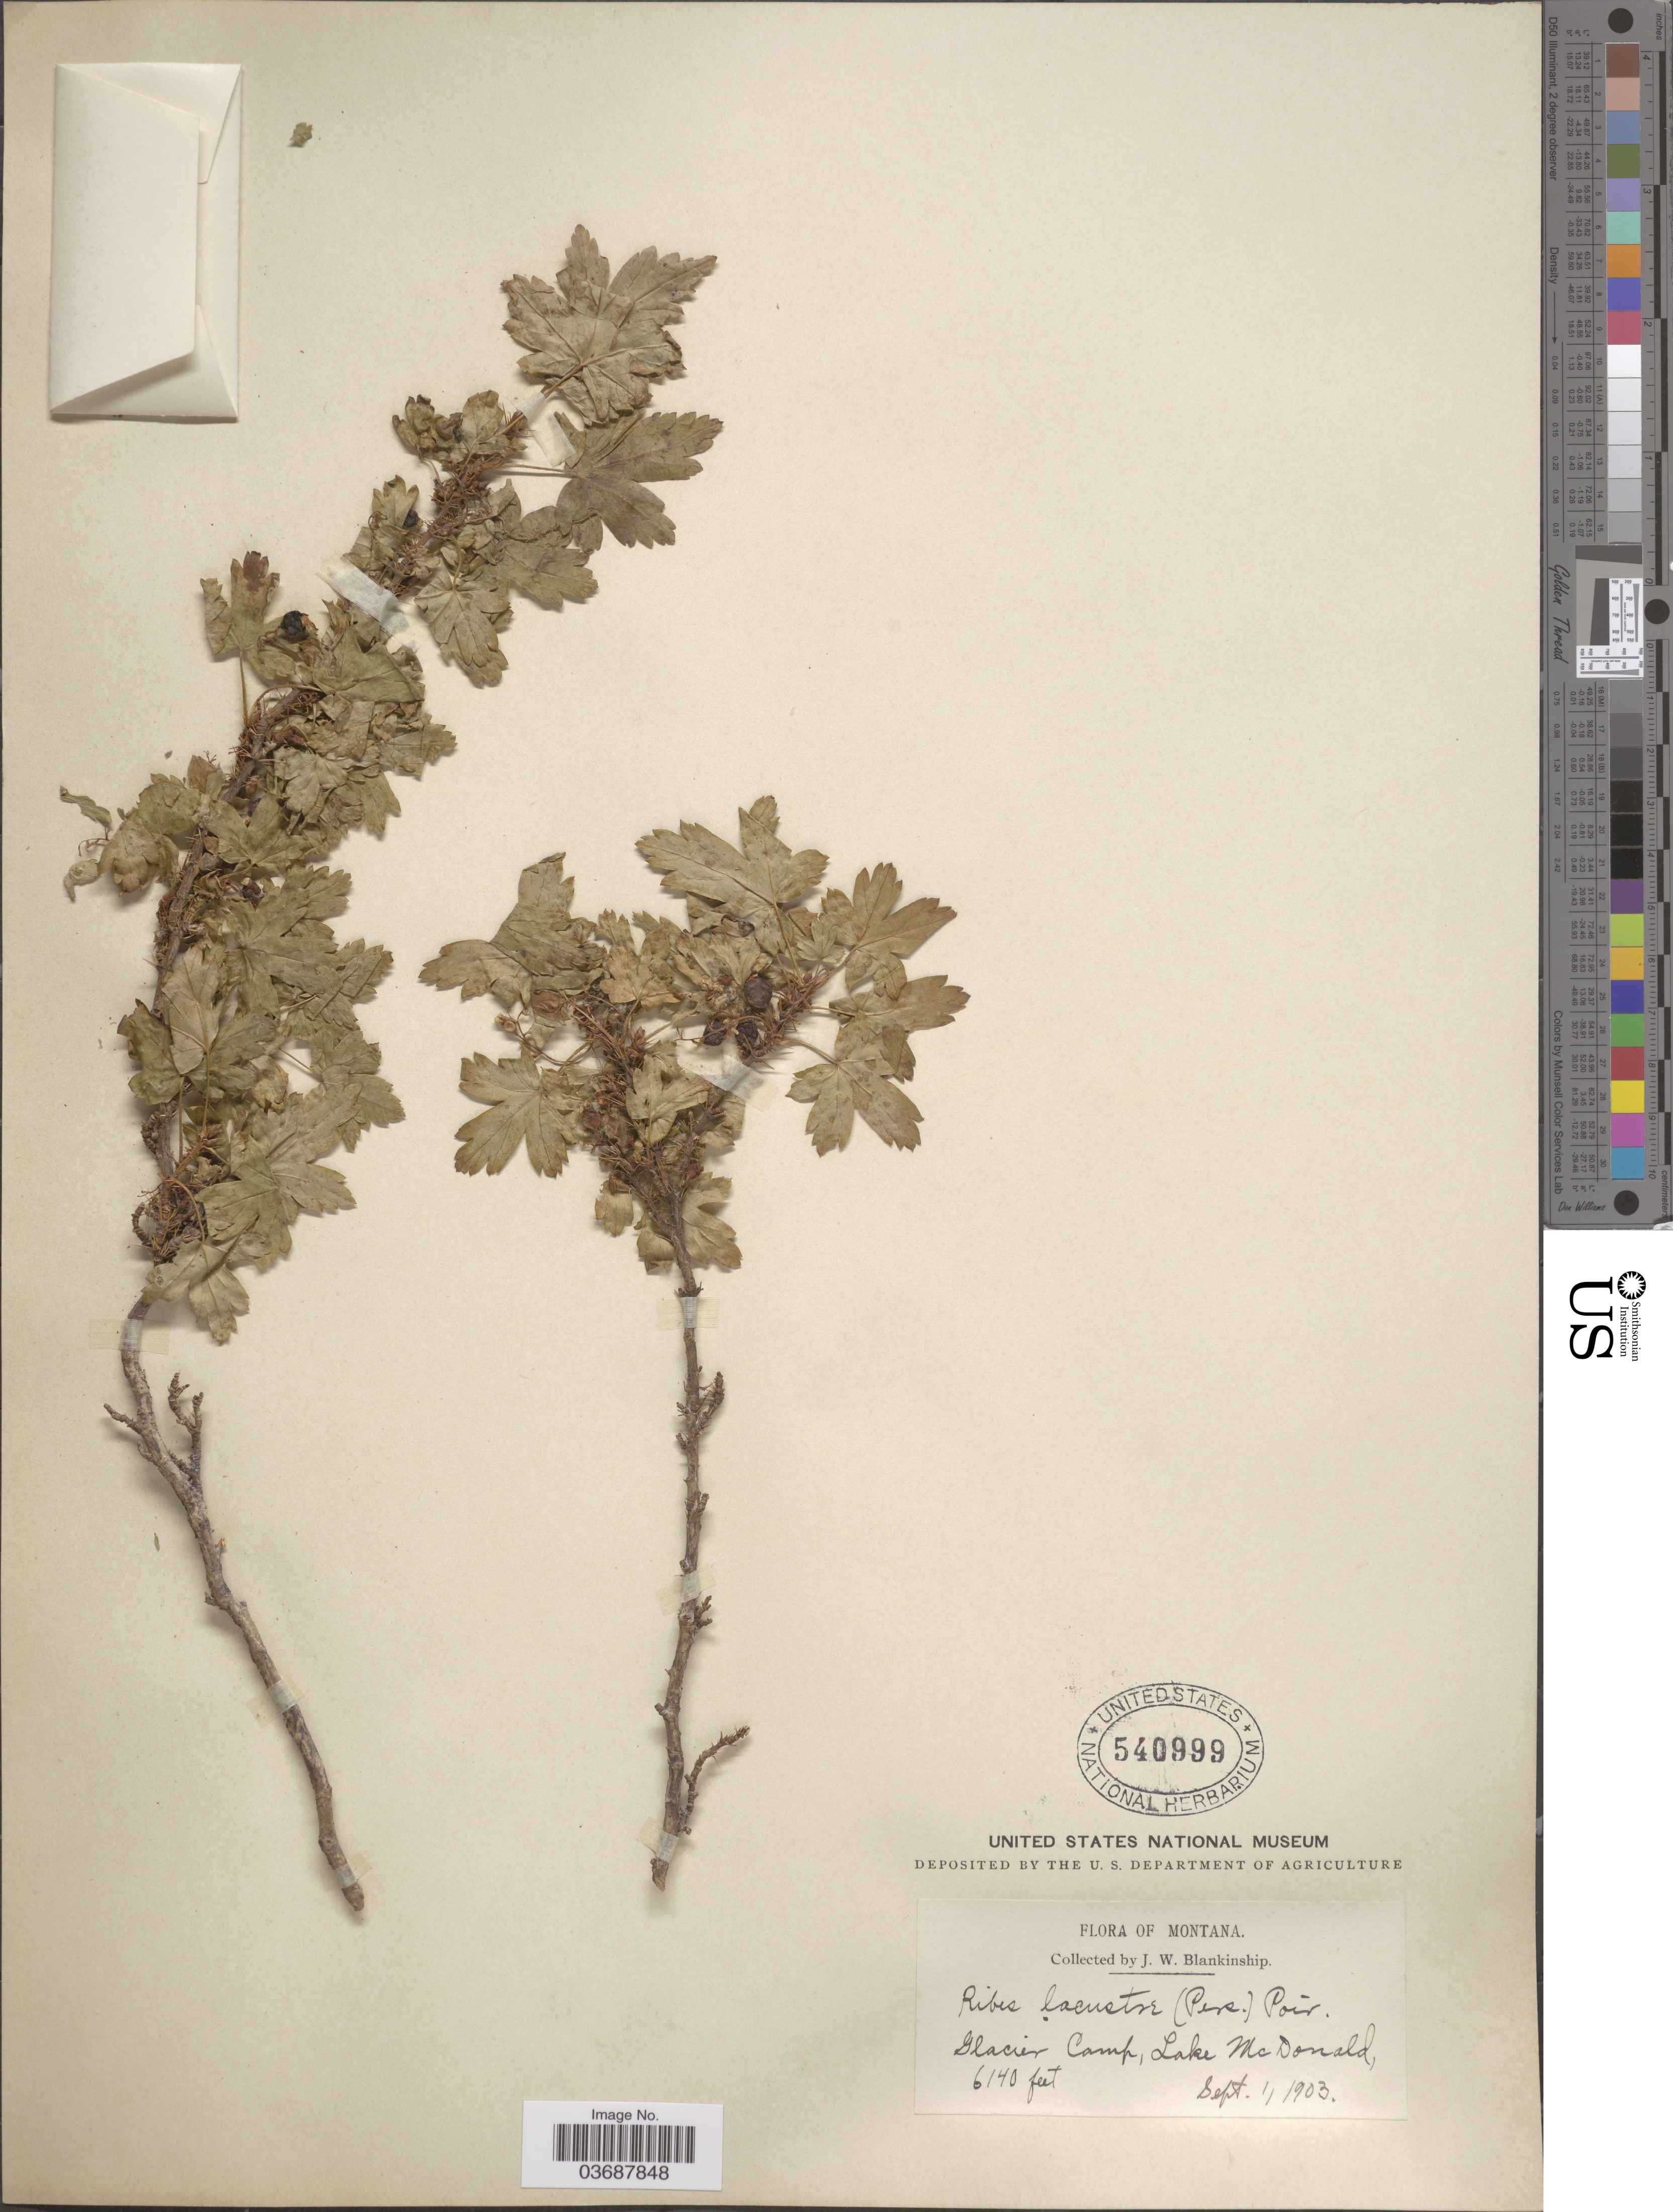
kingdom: Plantae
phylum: Tracheophyta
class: Magnoliopsida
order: Saxifragales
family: Grossulariaceae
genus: Ribes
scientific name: Ribes lacustre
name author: (Pers.) Poir.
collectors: J. W. Blankinship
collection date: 1903-09-01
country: United States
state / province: Montana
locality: Glaciers Camp, Lake McDonald.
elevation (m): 1871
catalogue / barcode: US 540999